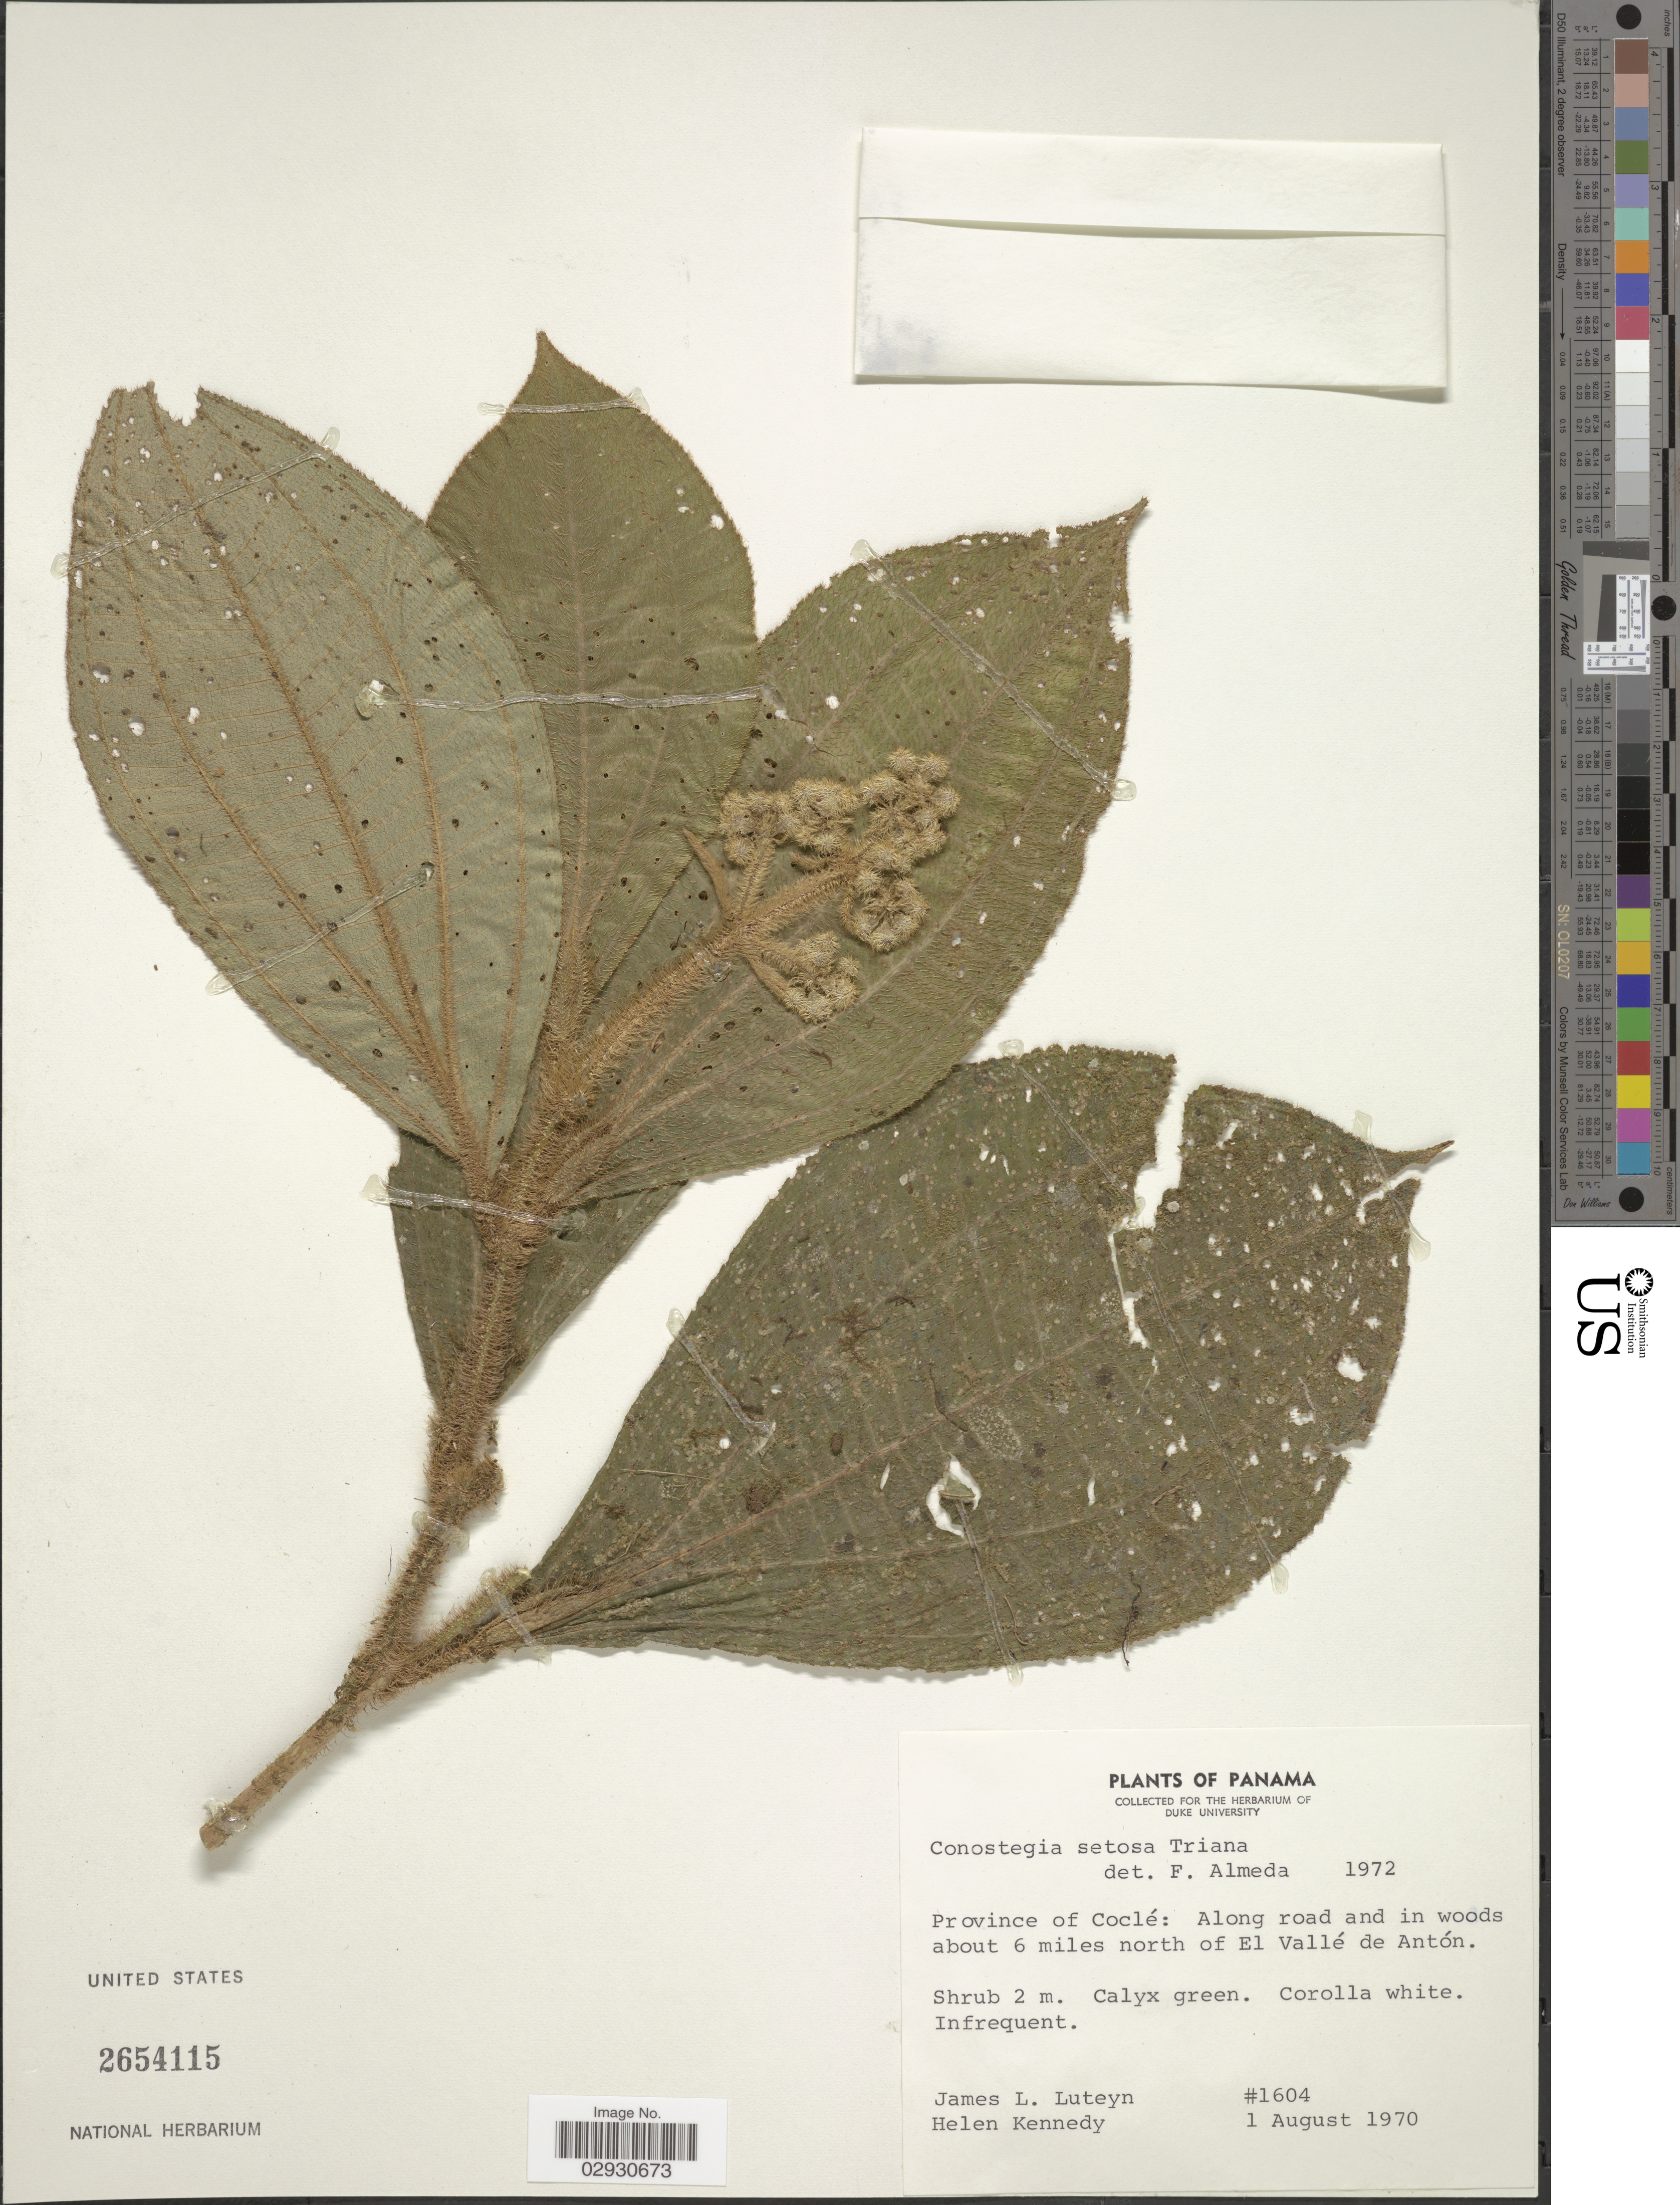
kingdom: Plantae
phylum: Tracheophyta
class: Magnoliopsida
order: Myrtales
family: Melastomataceae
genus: Conostegia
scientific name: Conostegia setosa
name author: Triana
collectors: J. L. Luteyn & H. Kennedy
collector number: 1604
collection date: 1970-08-01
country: Panama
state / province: Coclé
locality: Province of Coclé: Along road and in woods about 6 miles north of El Vallé de Antón.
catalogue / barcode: US 2654115